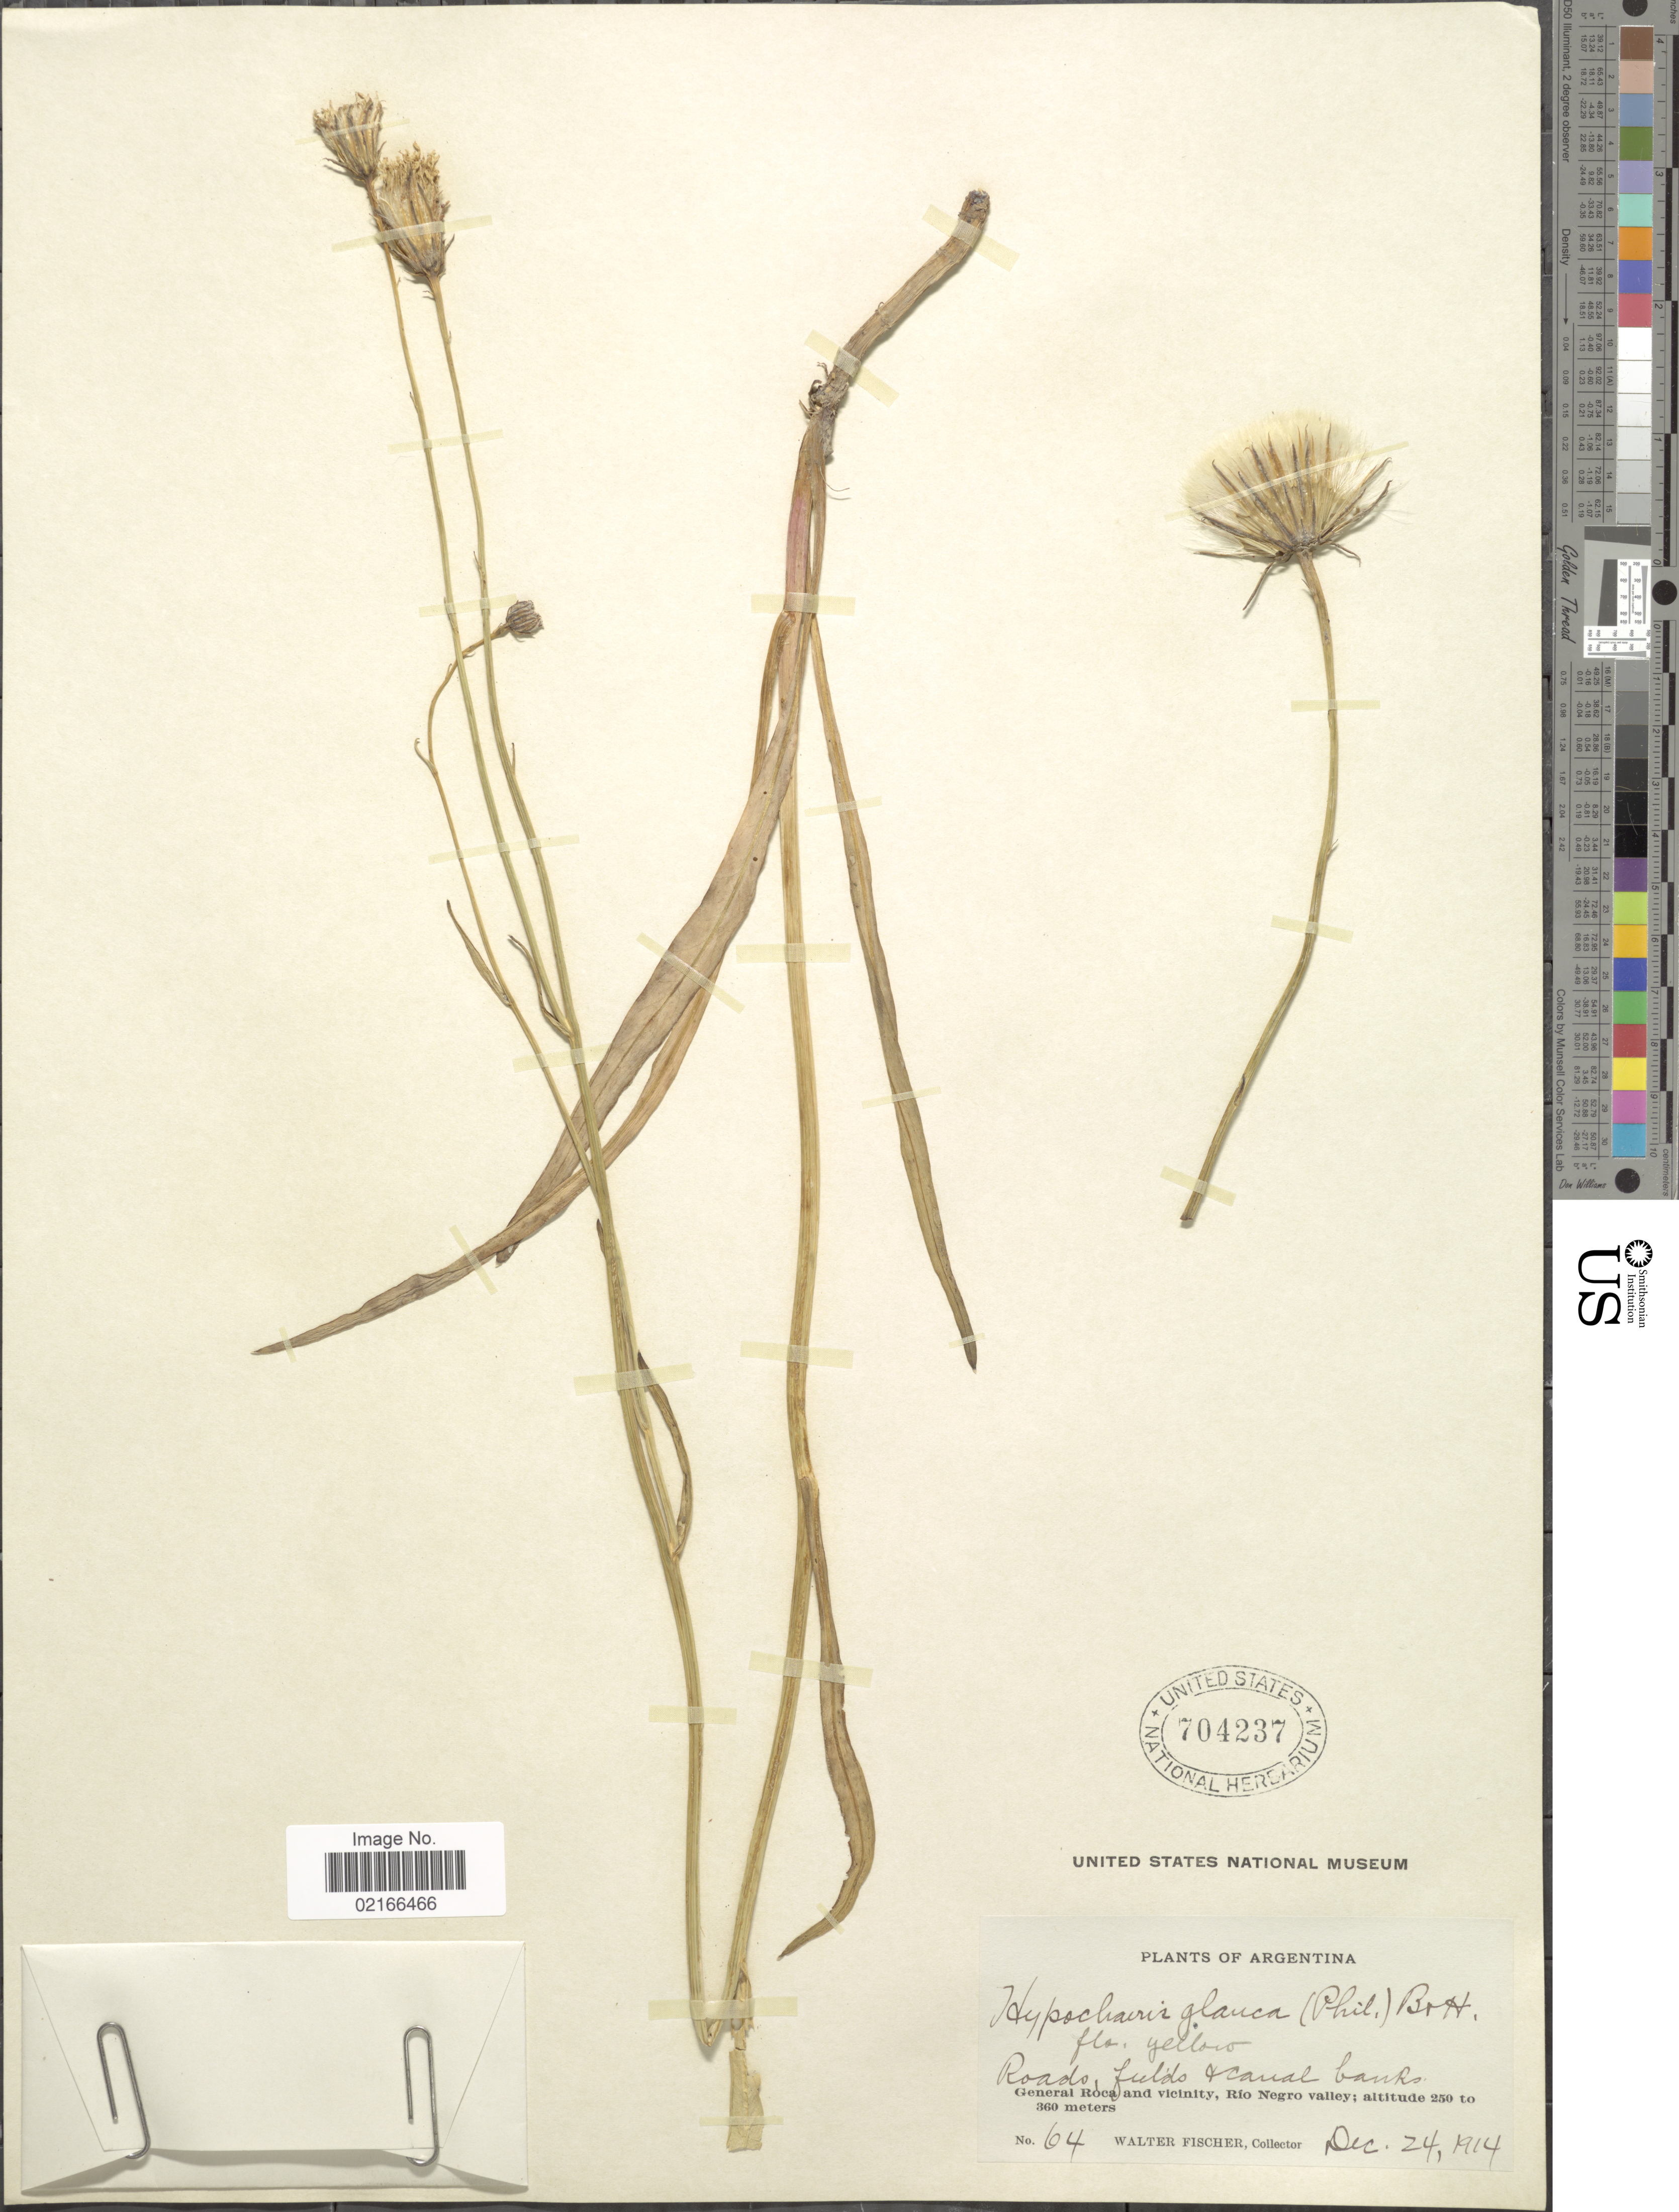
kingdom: Plantae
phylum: Tracheophyta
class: Magnoliopsida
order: Asterales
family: Asteraceae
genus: Hypochaeris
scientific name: Hypochaeris chondrilloides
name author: (A. Gray) Cabrera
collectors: W. Fischer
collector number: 64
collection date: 1914-12-24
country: Argentina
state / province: Rio Negro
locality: General Roca and vicinity, Rio Negro valley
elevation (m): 250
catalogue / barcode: US 704237